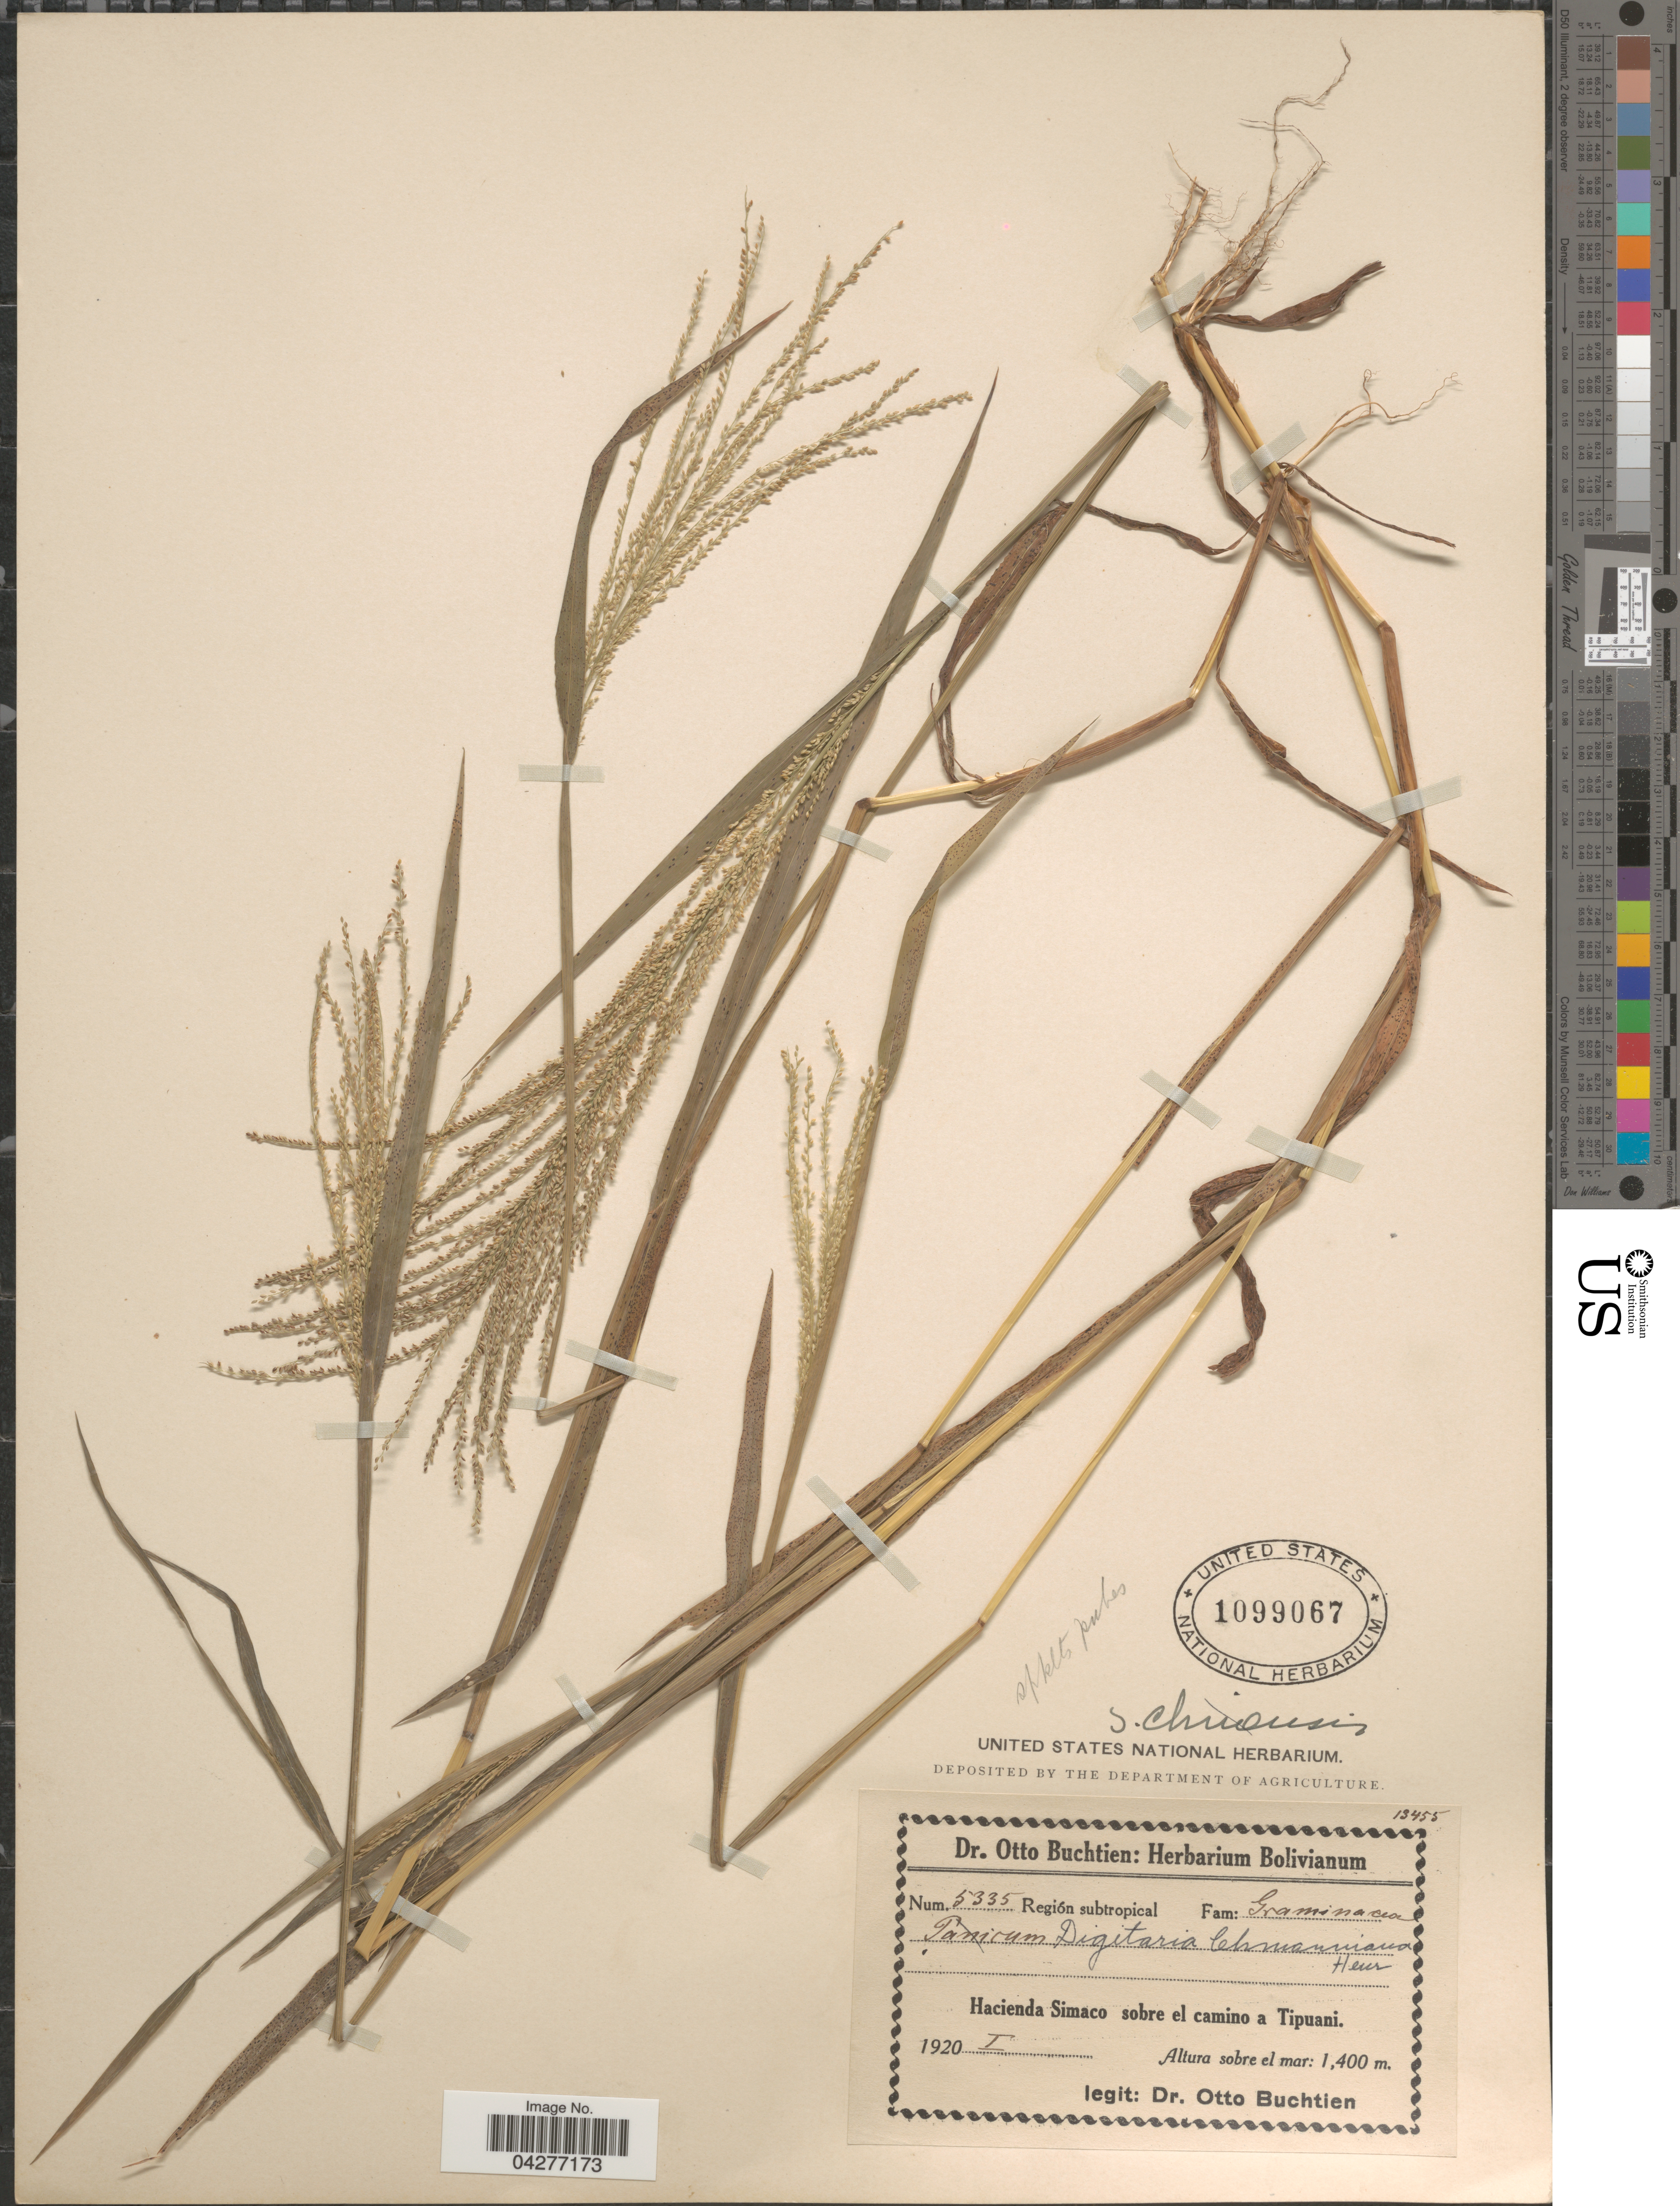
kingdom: Plantae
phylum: Tracheophyta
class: Liliopsida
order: Poales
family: Poaceae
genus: Digitaria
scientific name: Digitaria lehmanniana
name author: Henr.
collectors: O. Buchtien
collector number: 5335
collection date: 1920-01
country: Bolivia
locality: Región subtropical. Hacienda Simaco sobre el camino a Tipuani.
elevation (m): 1400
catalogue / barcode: US 1099067